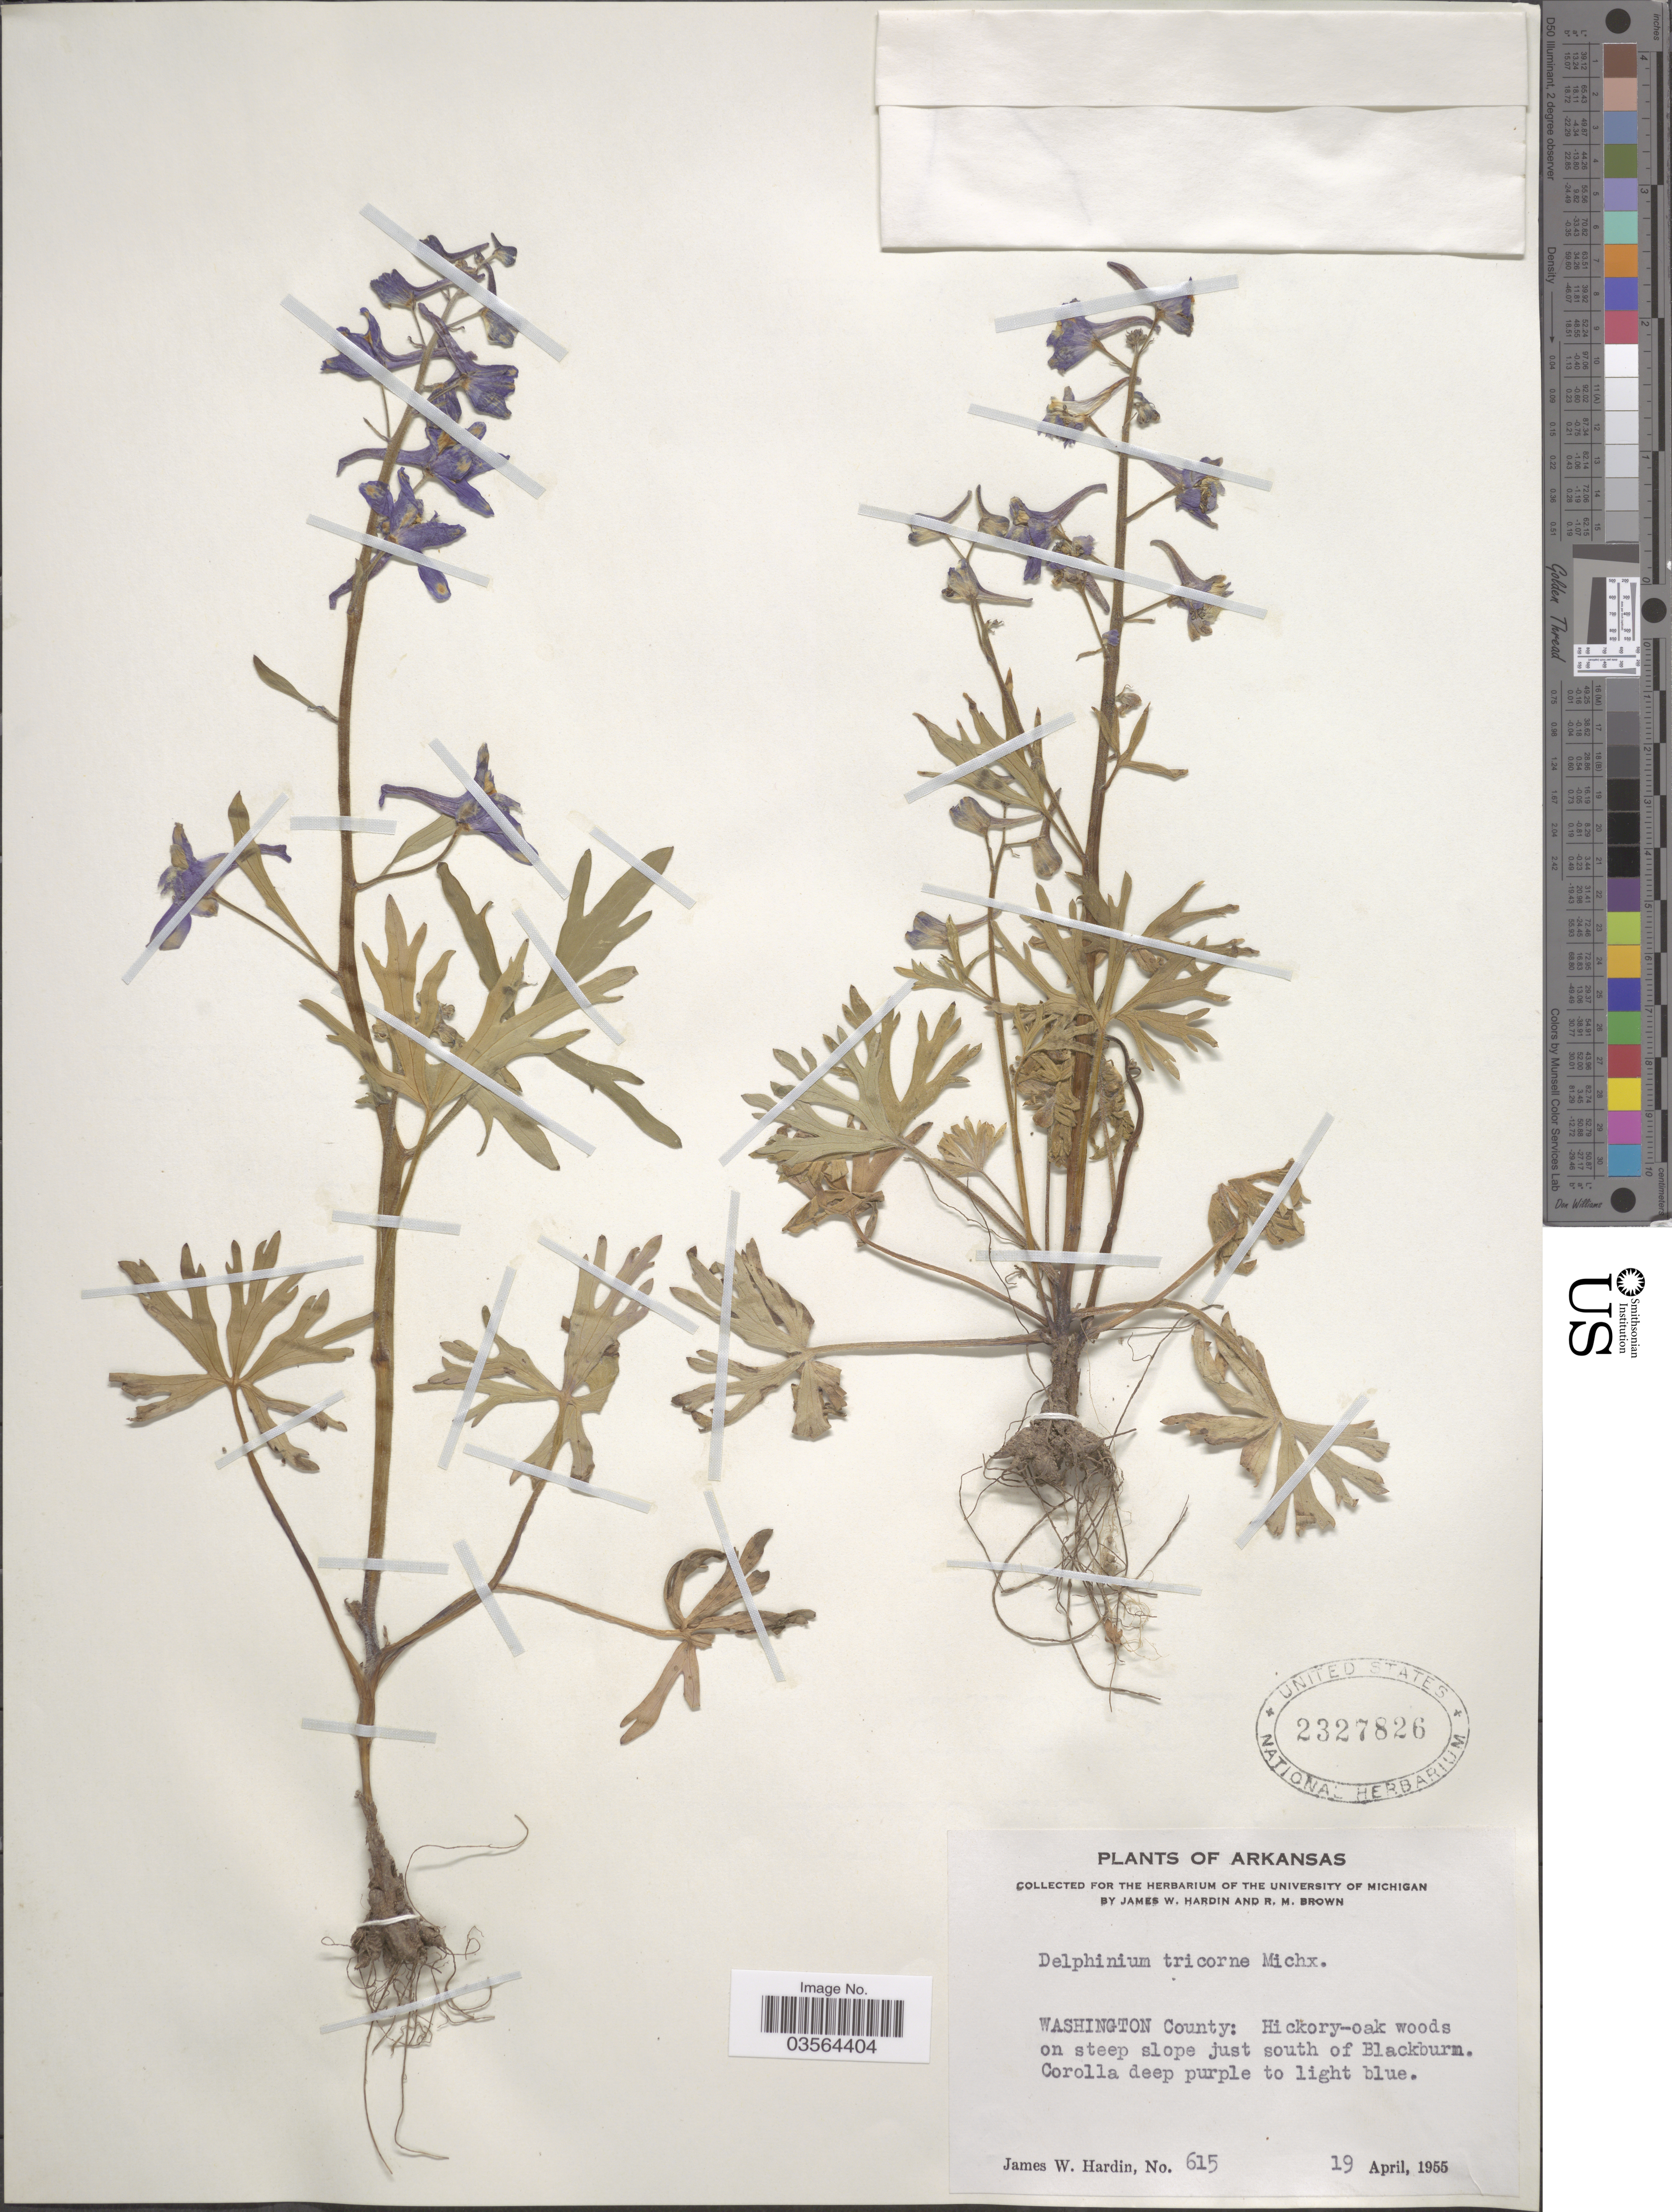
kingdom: Plantae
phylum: Tracheophyta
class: Magnoliopsida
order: Ranunculales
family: Ranunculaceae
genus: Delphinium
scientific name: Delphinium tricorne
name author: Michx.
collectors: J. W. Hardin & R. Brown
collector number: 615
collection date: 1955-04-19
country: United States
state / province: Arkansas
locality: Washington County: On steep slope just south of Blackburn.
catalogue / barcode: US 2327826